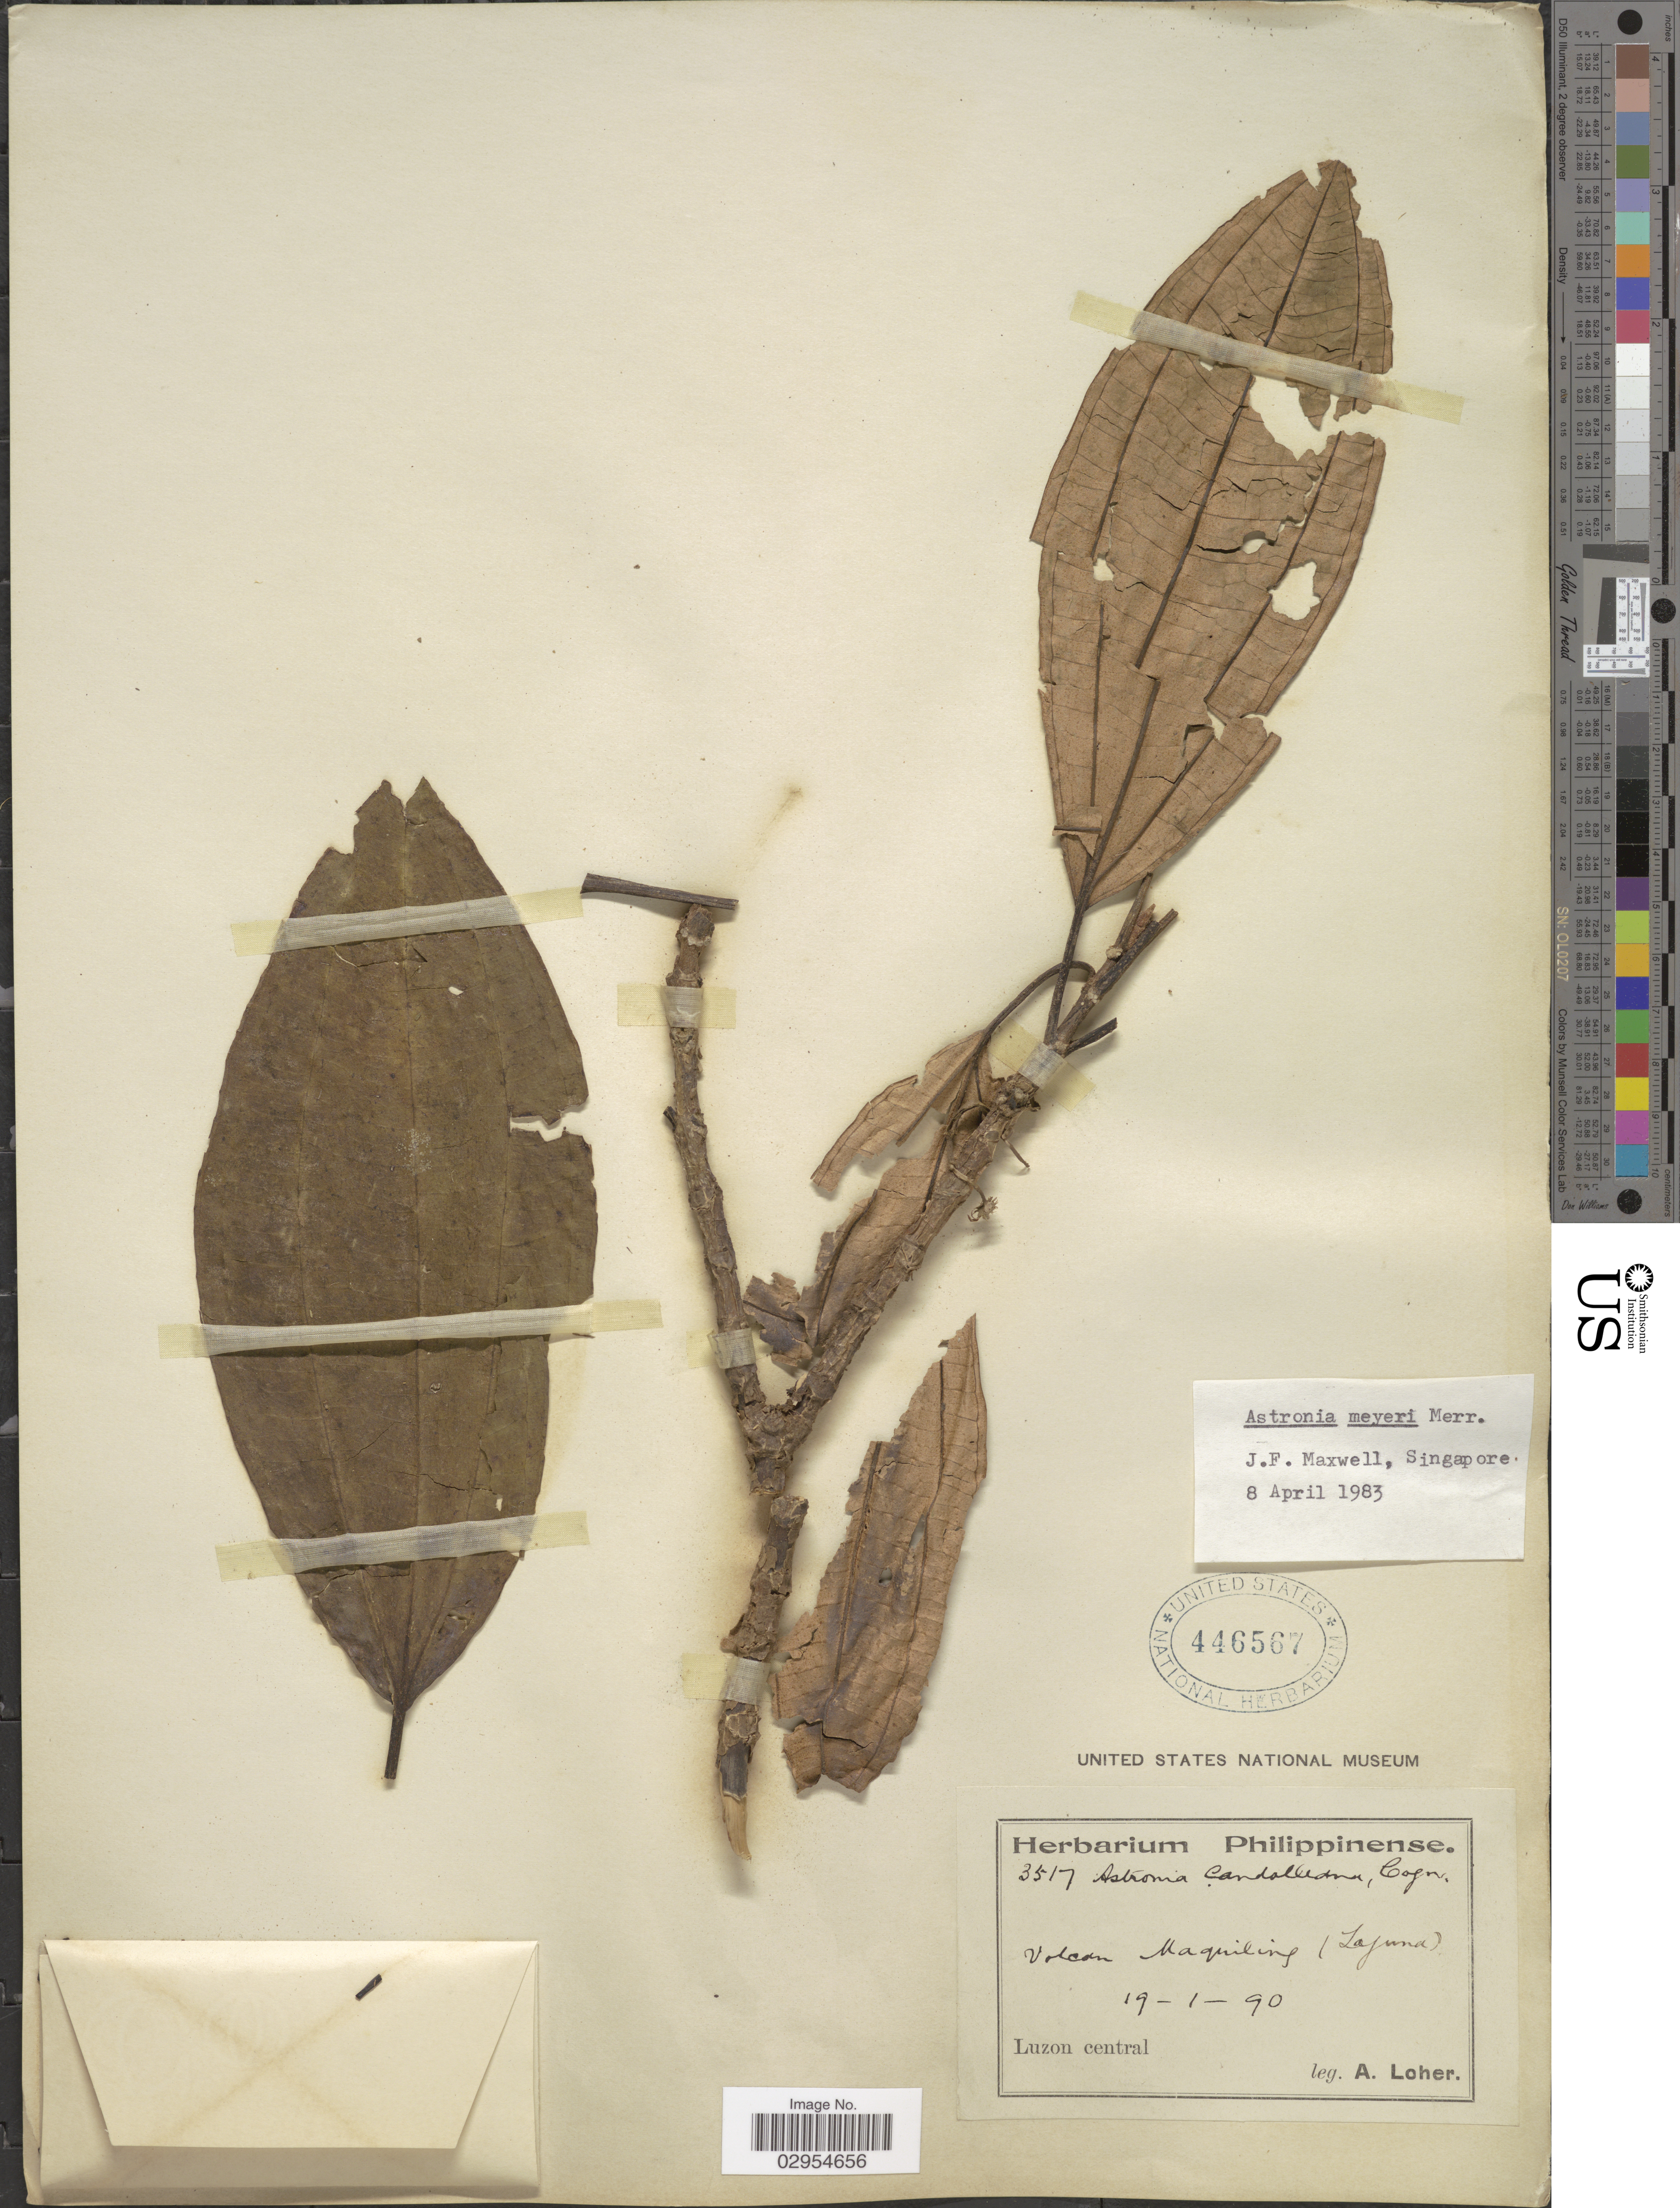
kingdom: Plantae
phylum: Tracheophyta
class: Magnoliopsida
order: Myrtales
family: Melastomataceae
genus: Astronia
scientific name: Astronia meyeri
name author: Merr.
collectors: A. Loher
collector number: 3517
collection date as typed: Transcribed d/m/y: 19/1/90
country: Philippines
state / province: Central Luzon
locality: Volcan Maquiling (Laguna). Luzon central.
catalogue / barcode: US 446567